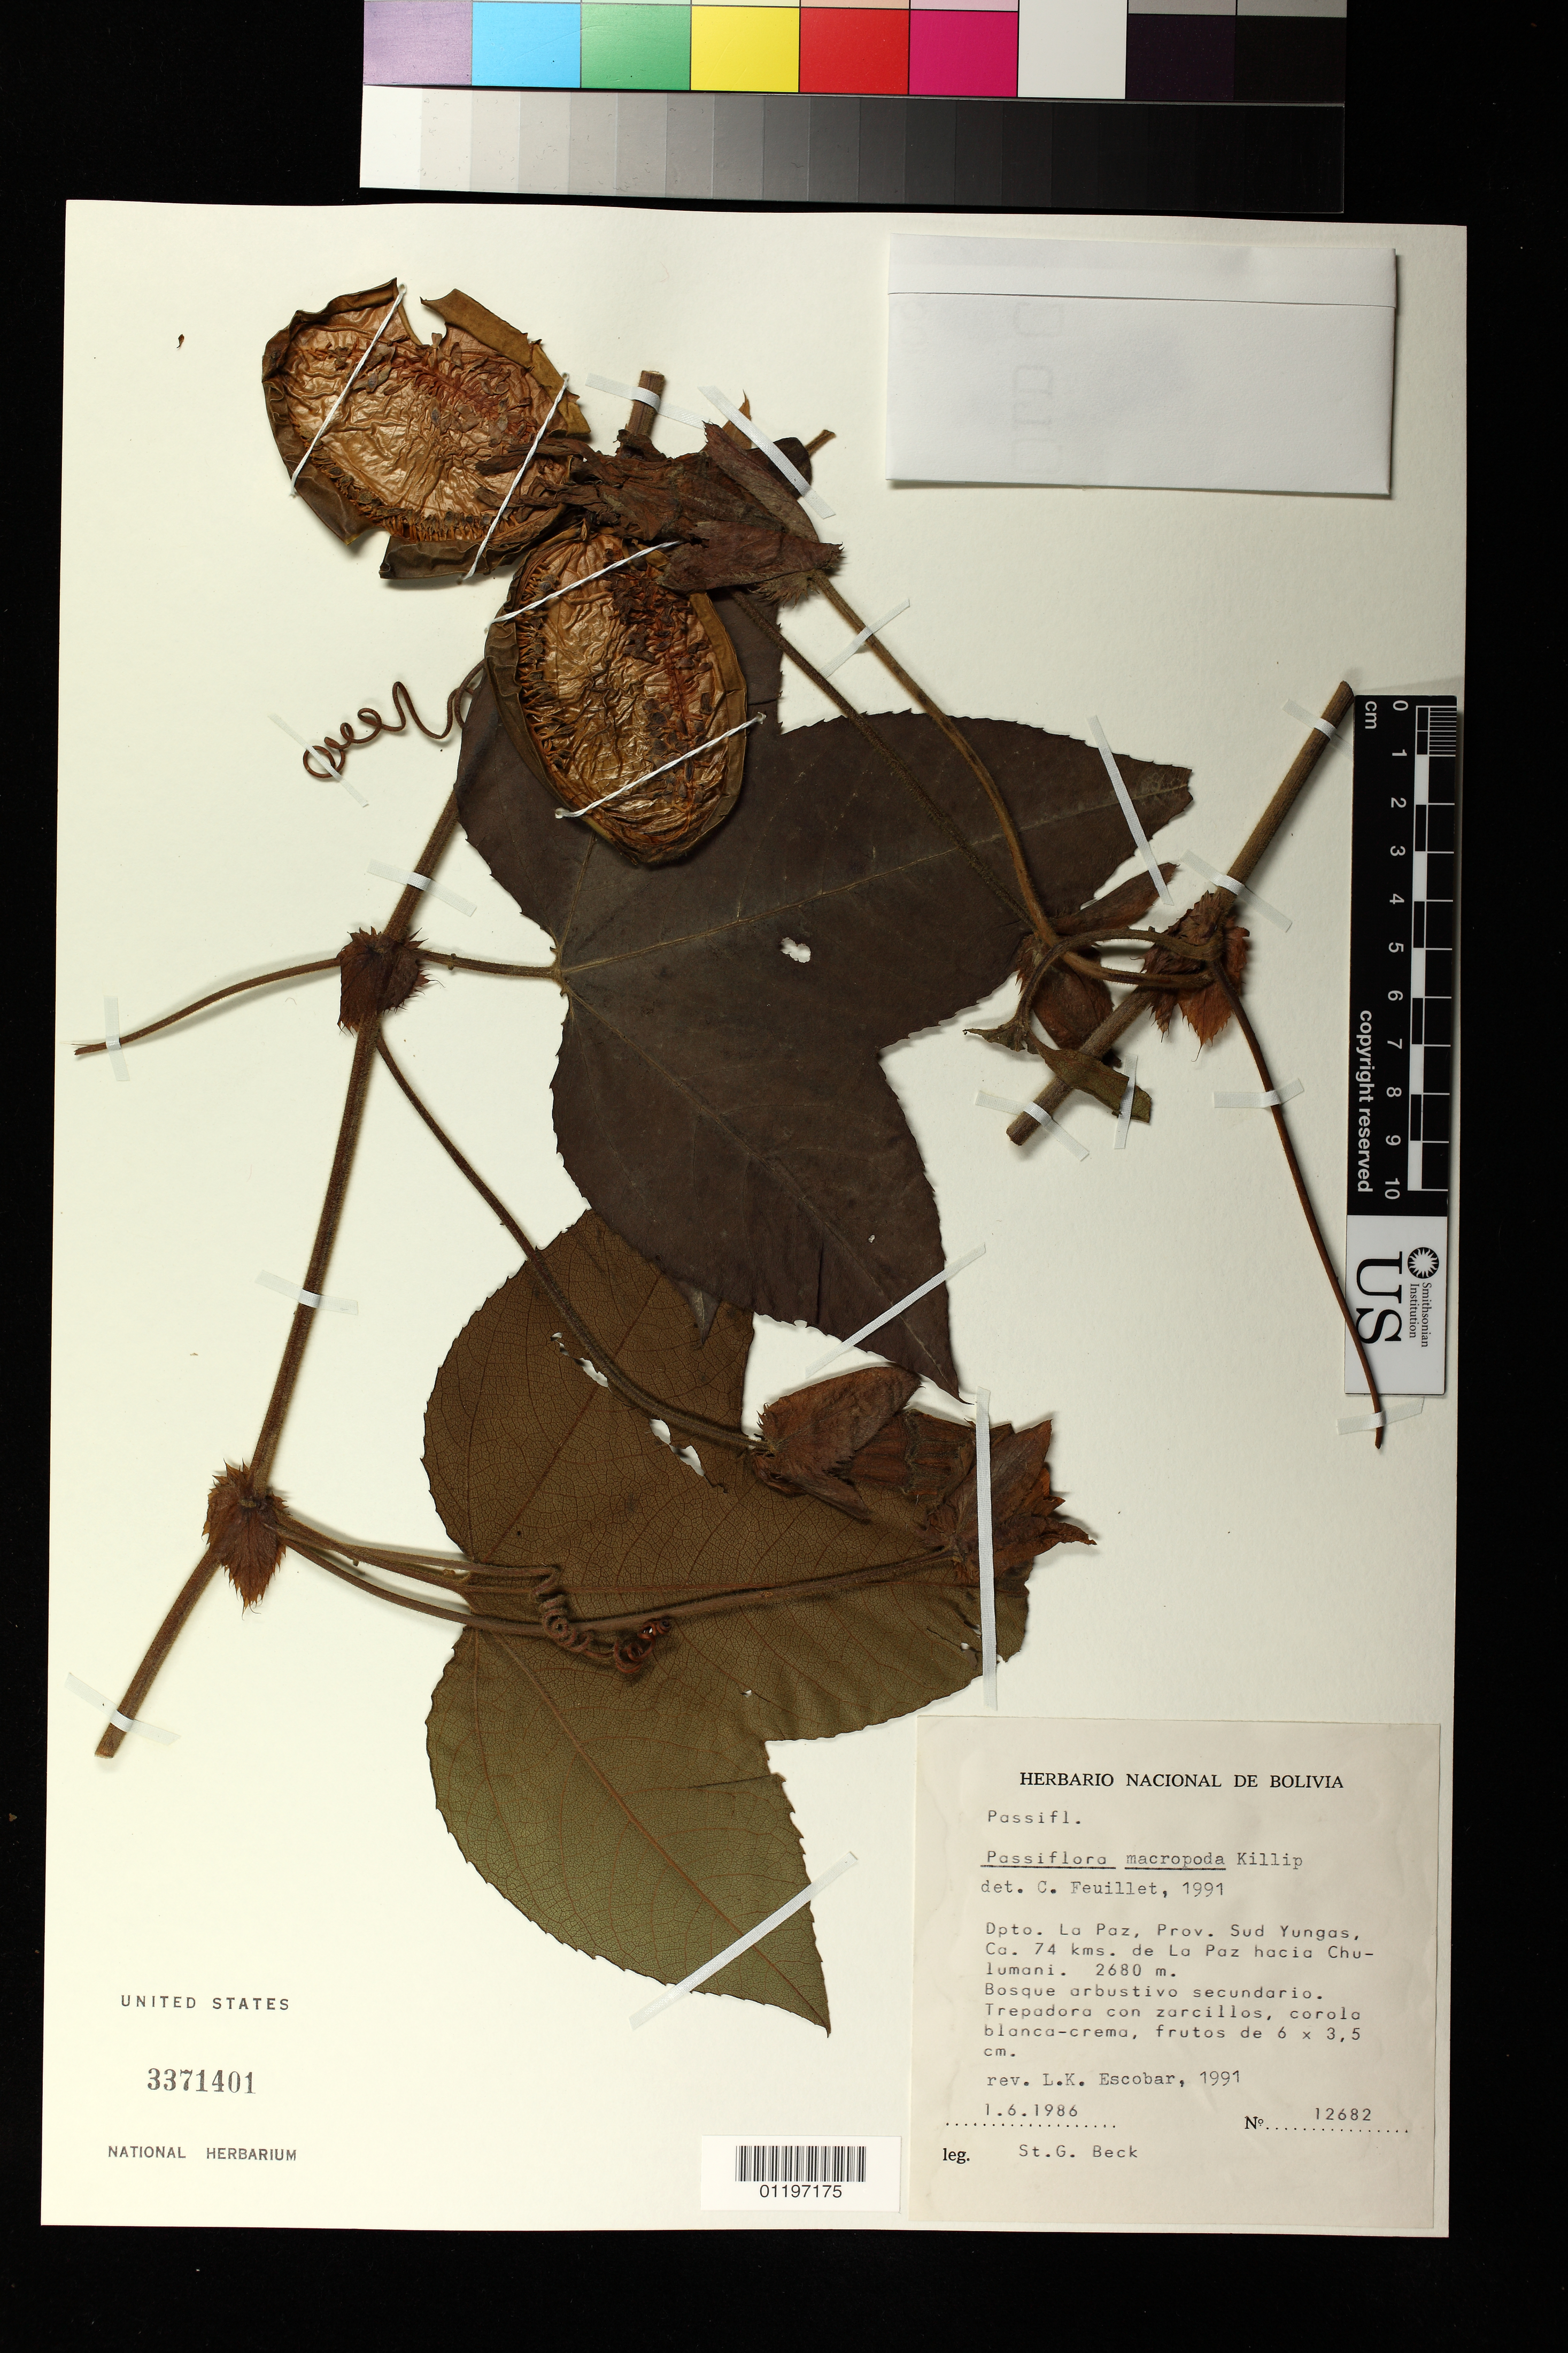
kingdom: Plantae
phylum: Tracheophyta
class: Magnoliopsida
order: Malpighiales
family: Passifloraceae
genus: Passiflora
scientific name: Passiflora macropoda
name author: Killip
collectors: S. G. Beck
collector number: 12682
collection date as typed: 06 Jan 1986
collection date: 1986-01-06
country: Bolivia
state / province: La Paz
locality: Dpto. La Paz, Prov. Sud Yungas, Ca. 74 kms. de La Paz hacia Chulumani.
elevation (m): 2680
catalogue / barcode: US 3371401